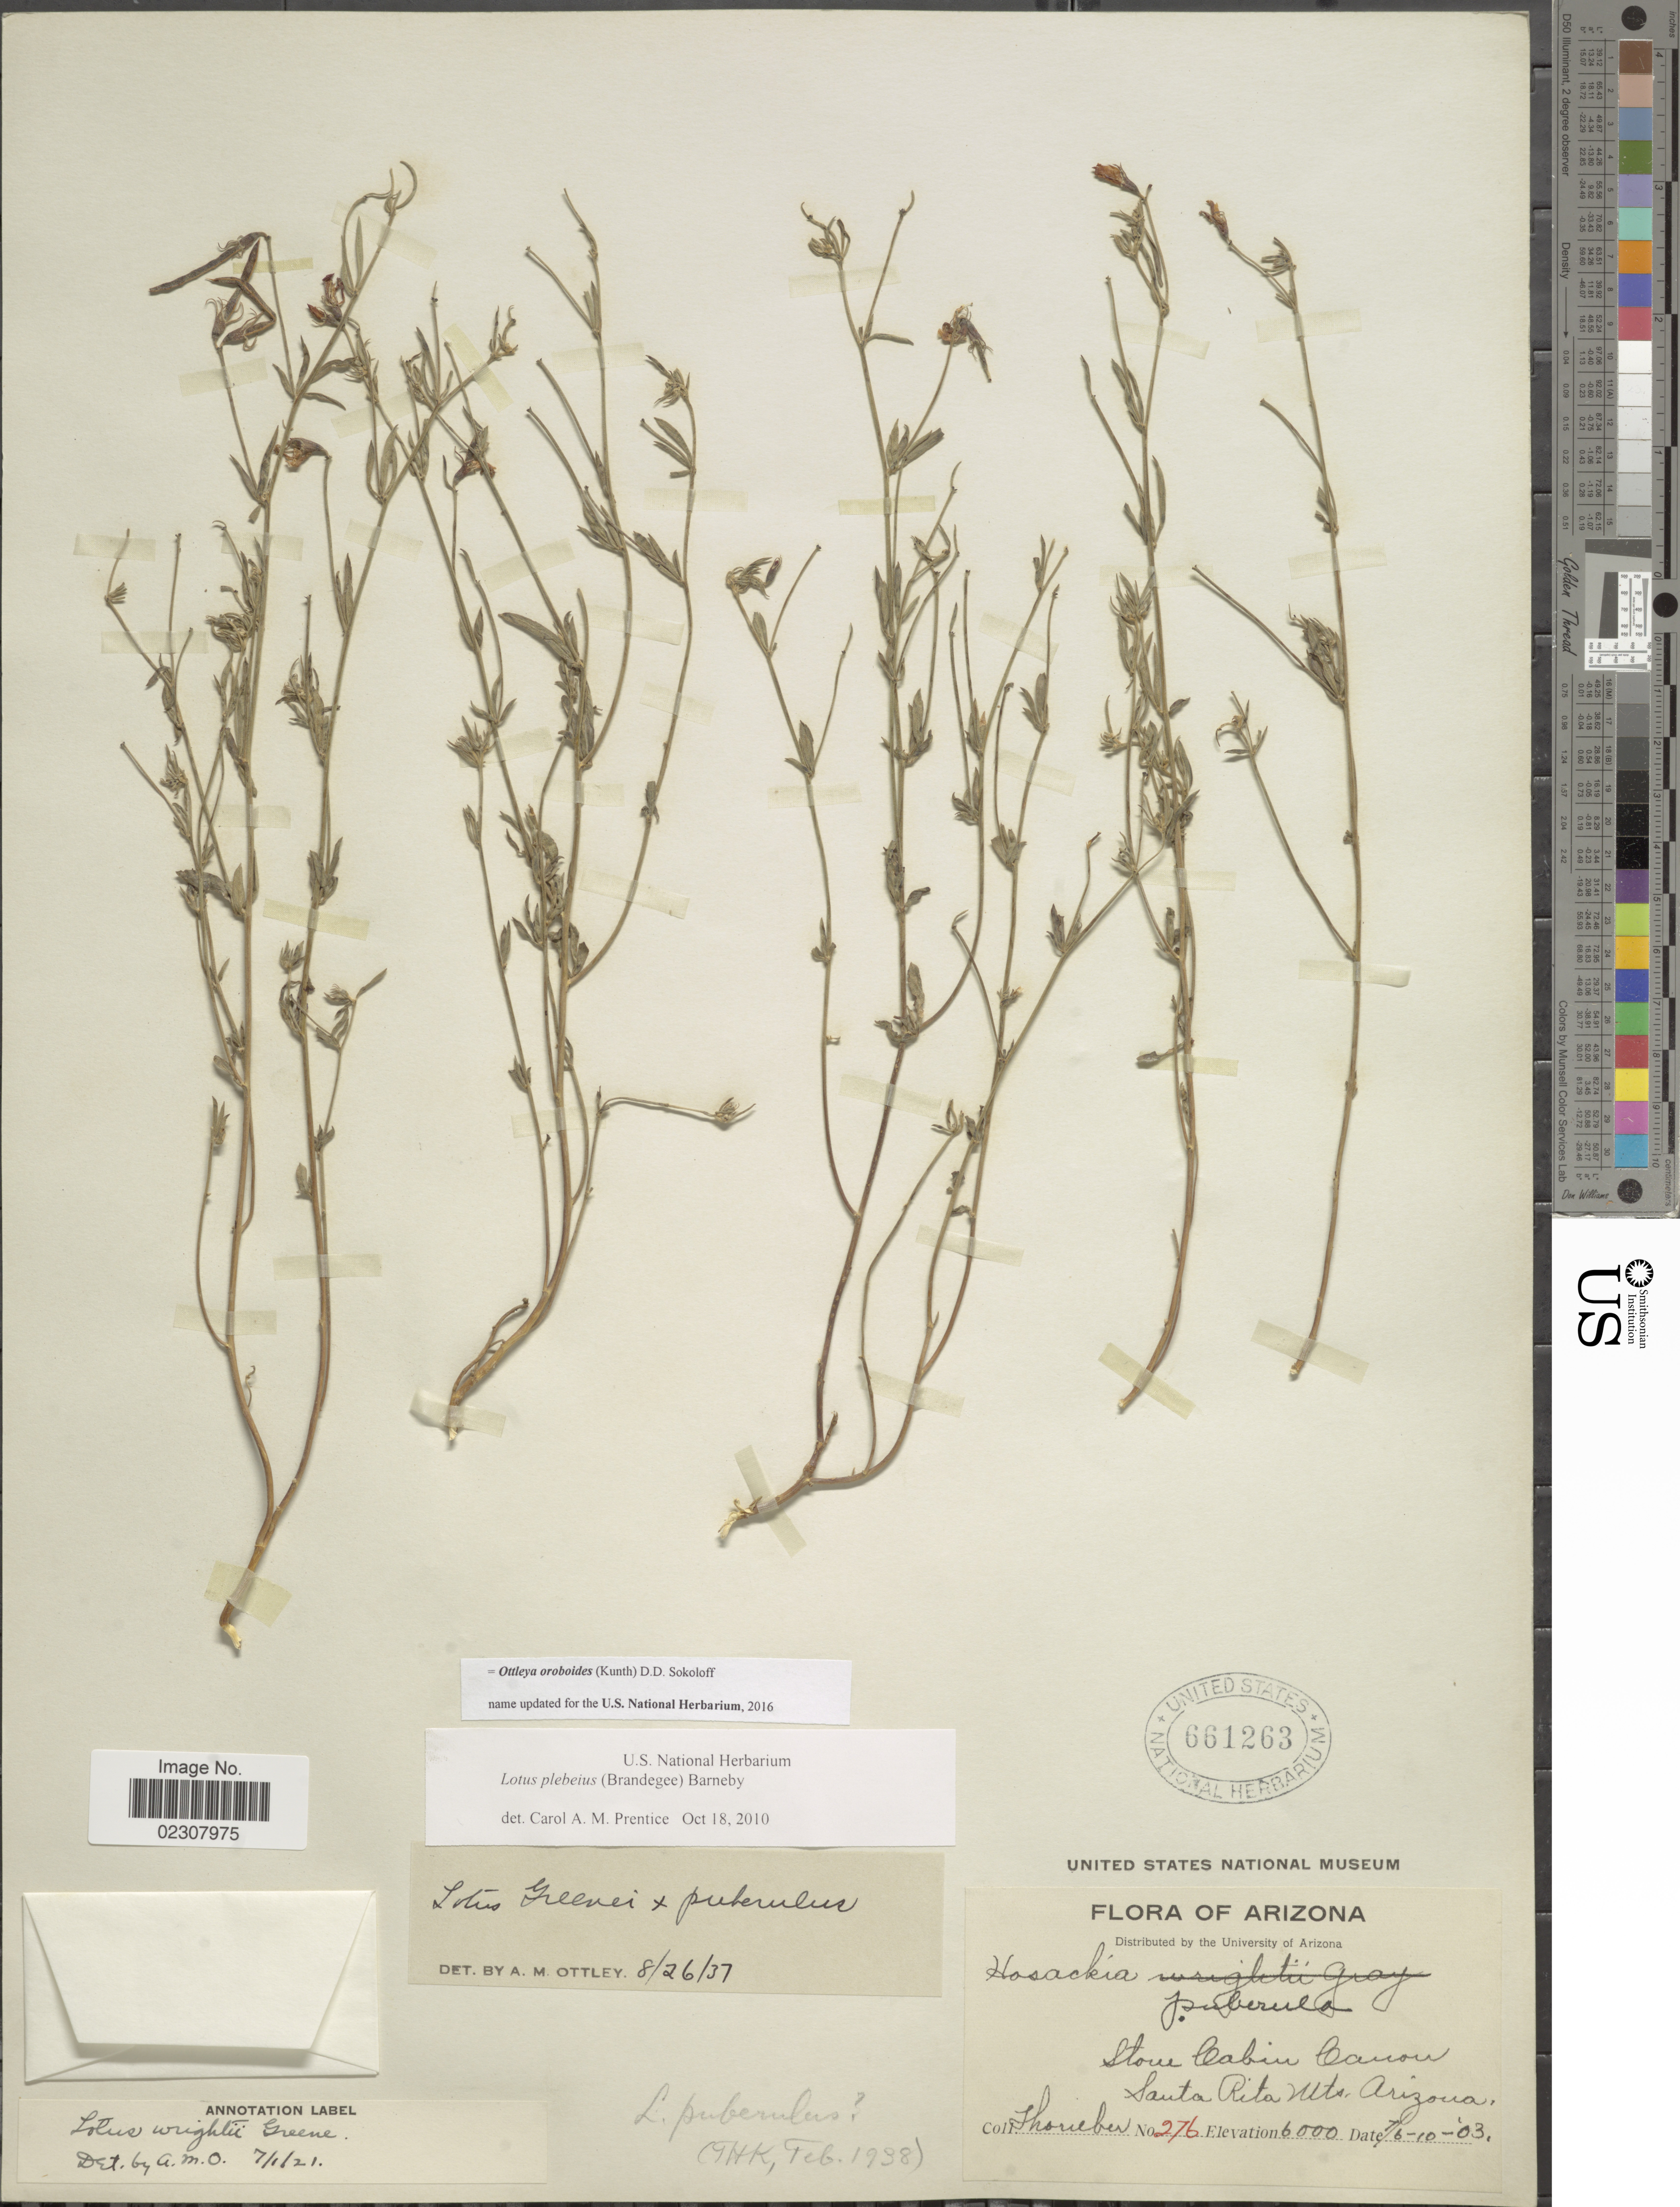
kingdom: Plantae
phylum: Tracheophyta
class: Magnoliopsida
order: Fabales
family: Fabaceae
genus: Ottleya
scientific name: Ottleya oroboides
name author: (Kunth) D.D. Sokoloff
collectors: -. Thornber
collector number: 276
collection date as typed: Transcribed d/m/y: 6/10/3 to 7/10/3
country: United States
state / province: Arizona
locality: Stone Cabin Canon, Santa Rita Mts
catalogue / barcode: US 661263